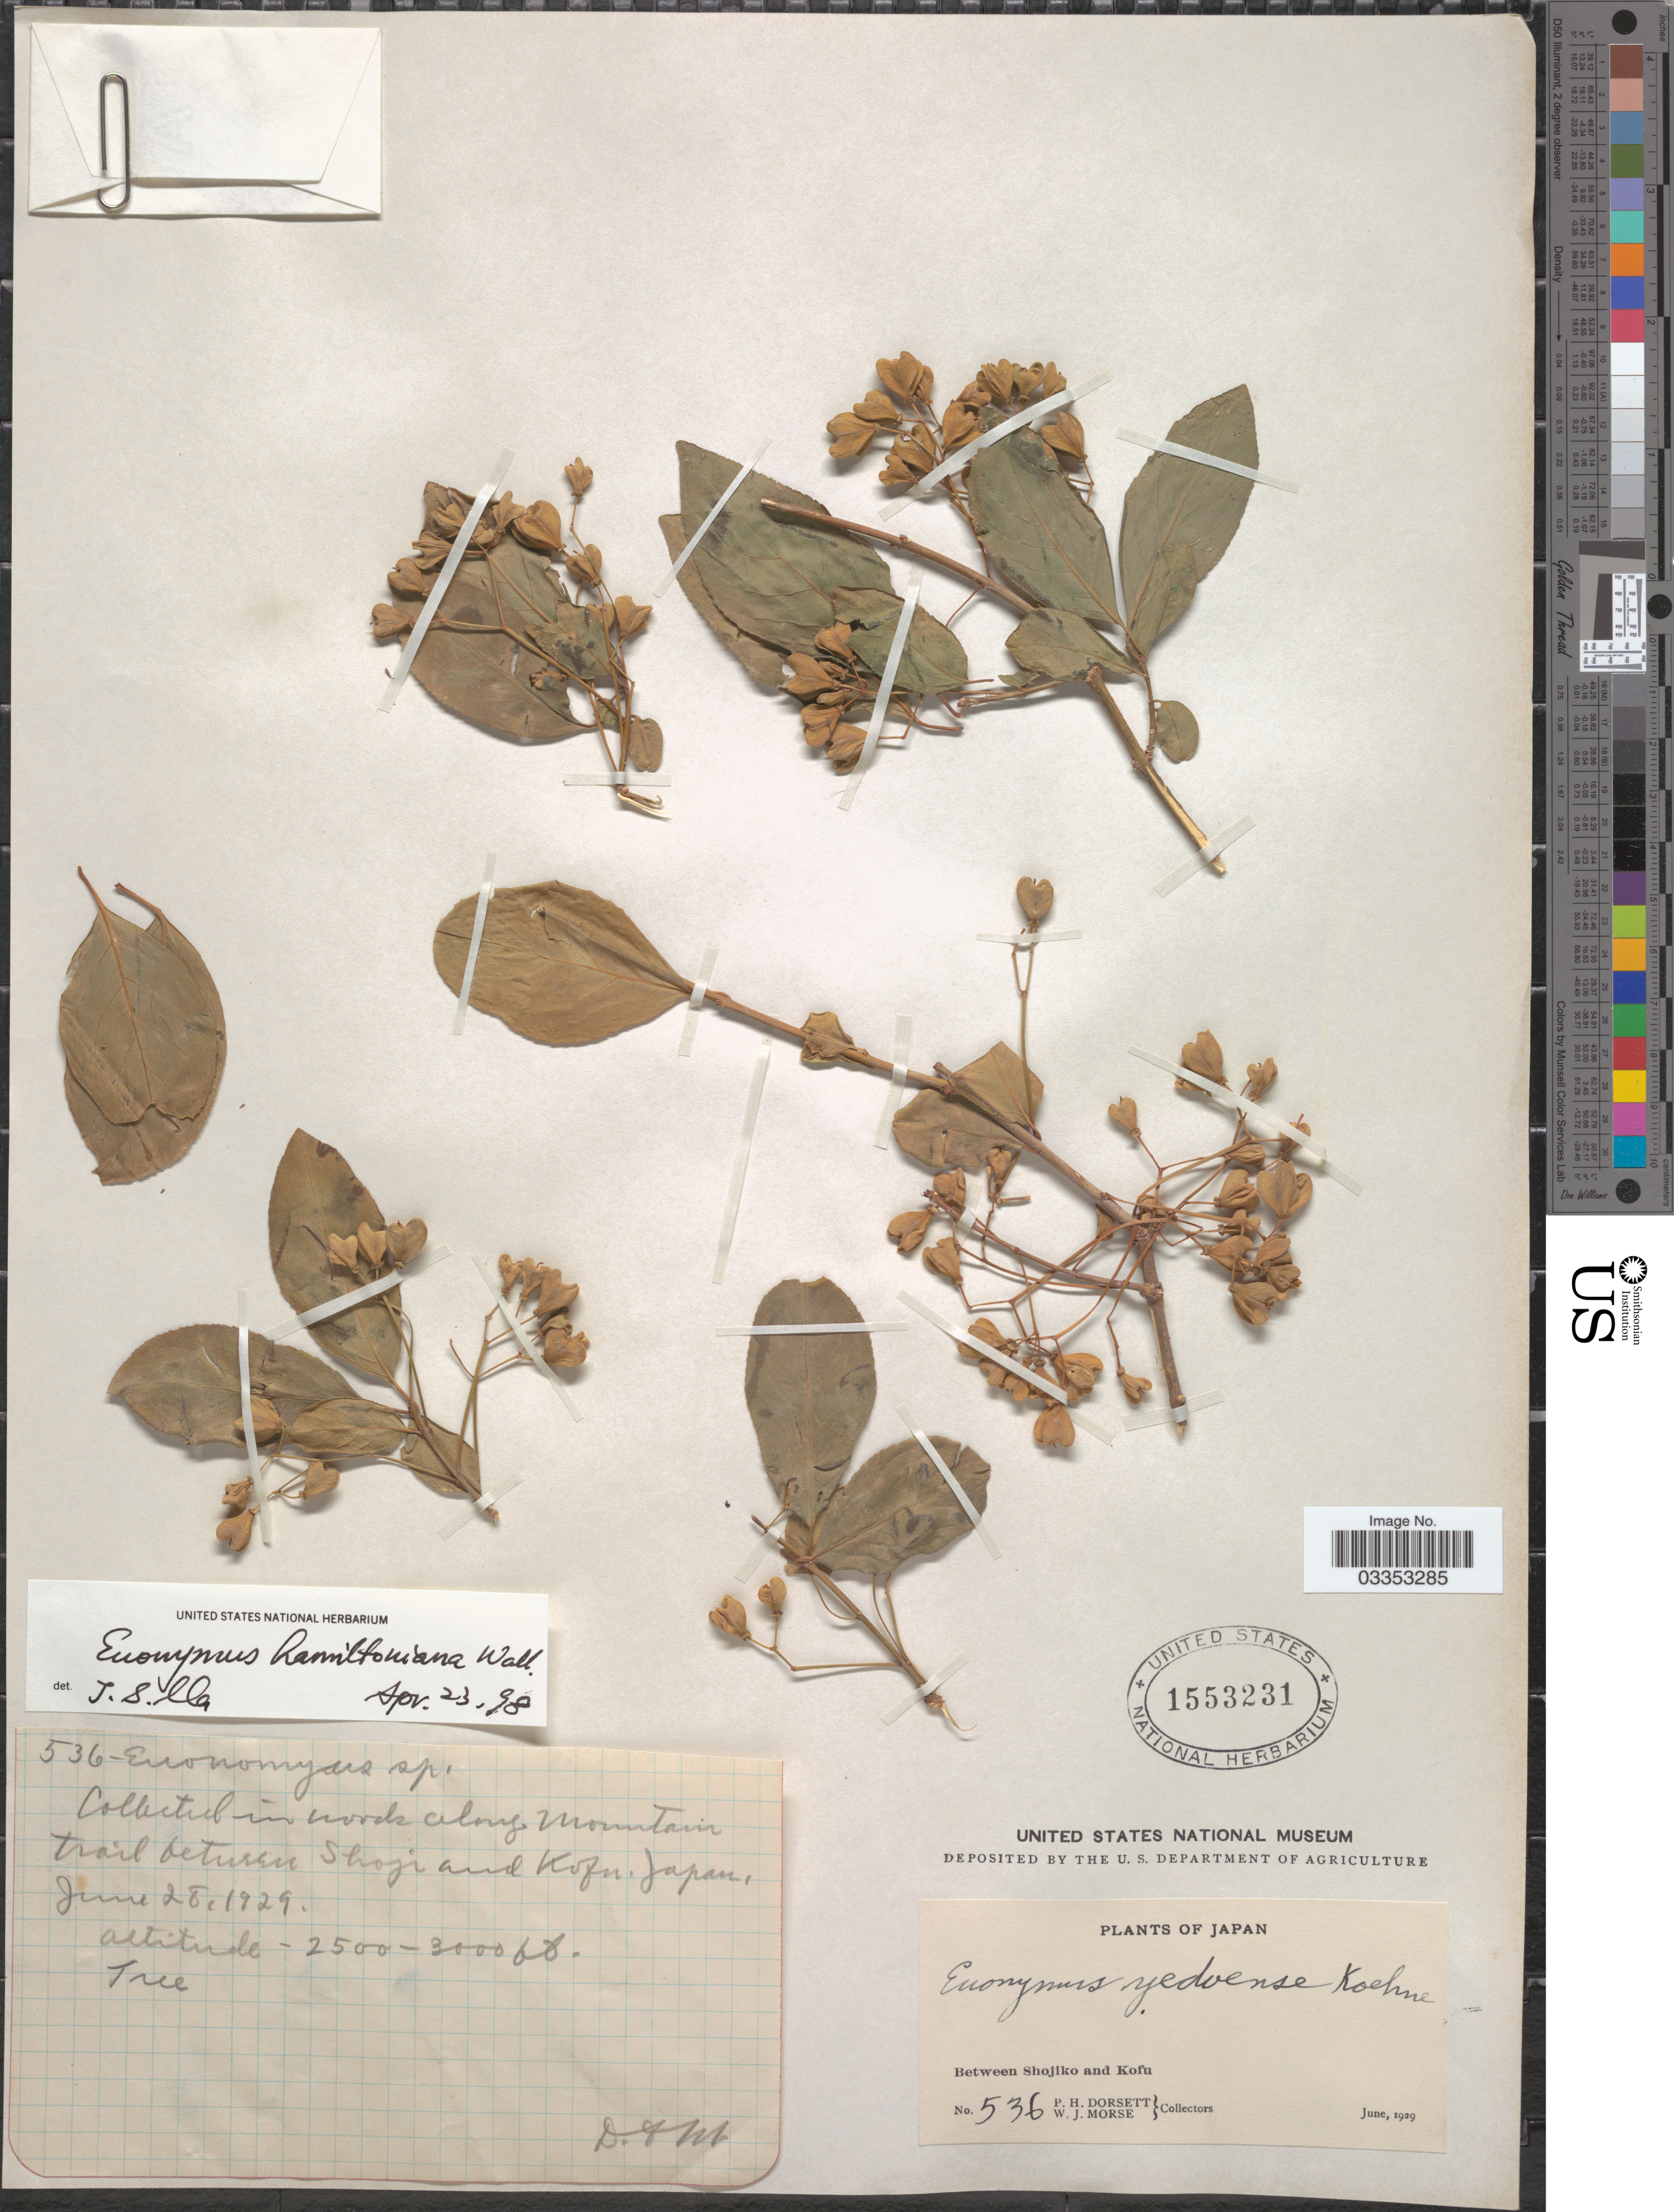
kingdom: Plantae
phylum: Tracheophyta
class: Magnoliopsida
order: Celastrales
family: Celastraceae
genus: Euonymus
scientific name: Euonymus hamiltonianus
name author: Wall.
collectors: P. H. Dorsett & W. J. Morse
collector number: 536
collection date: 1929-06-28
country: Japan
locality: In woods along mountain trail between Shoji and Kofu.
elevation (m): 762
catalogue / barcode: US 1553231